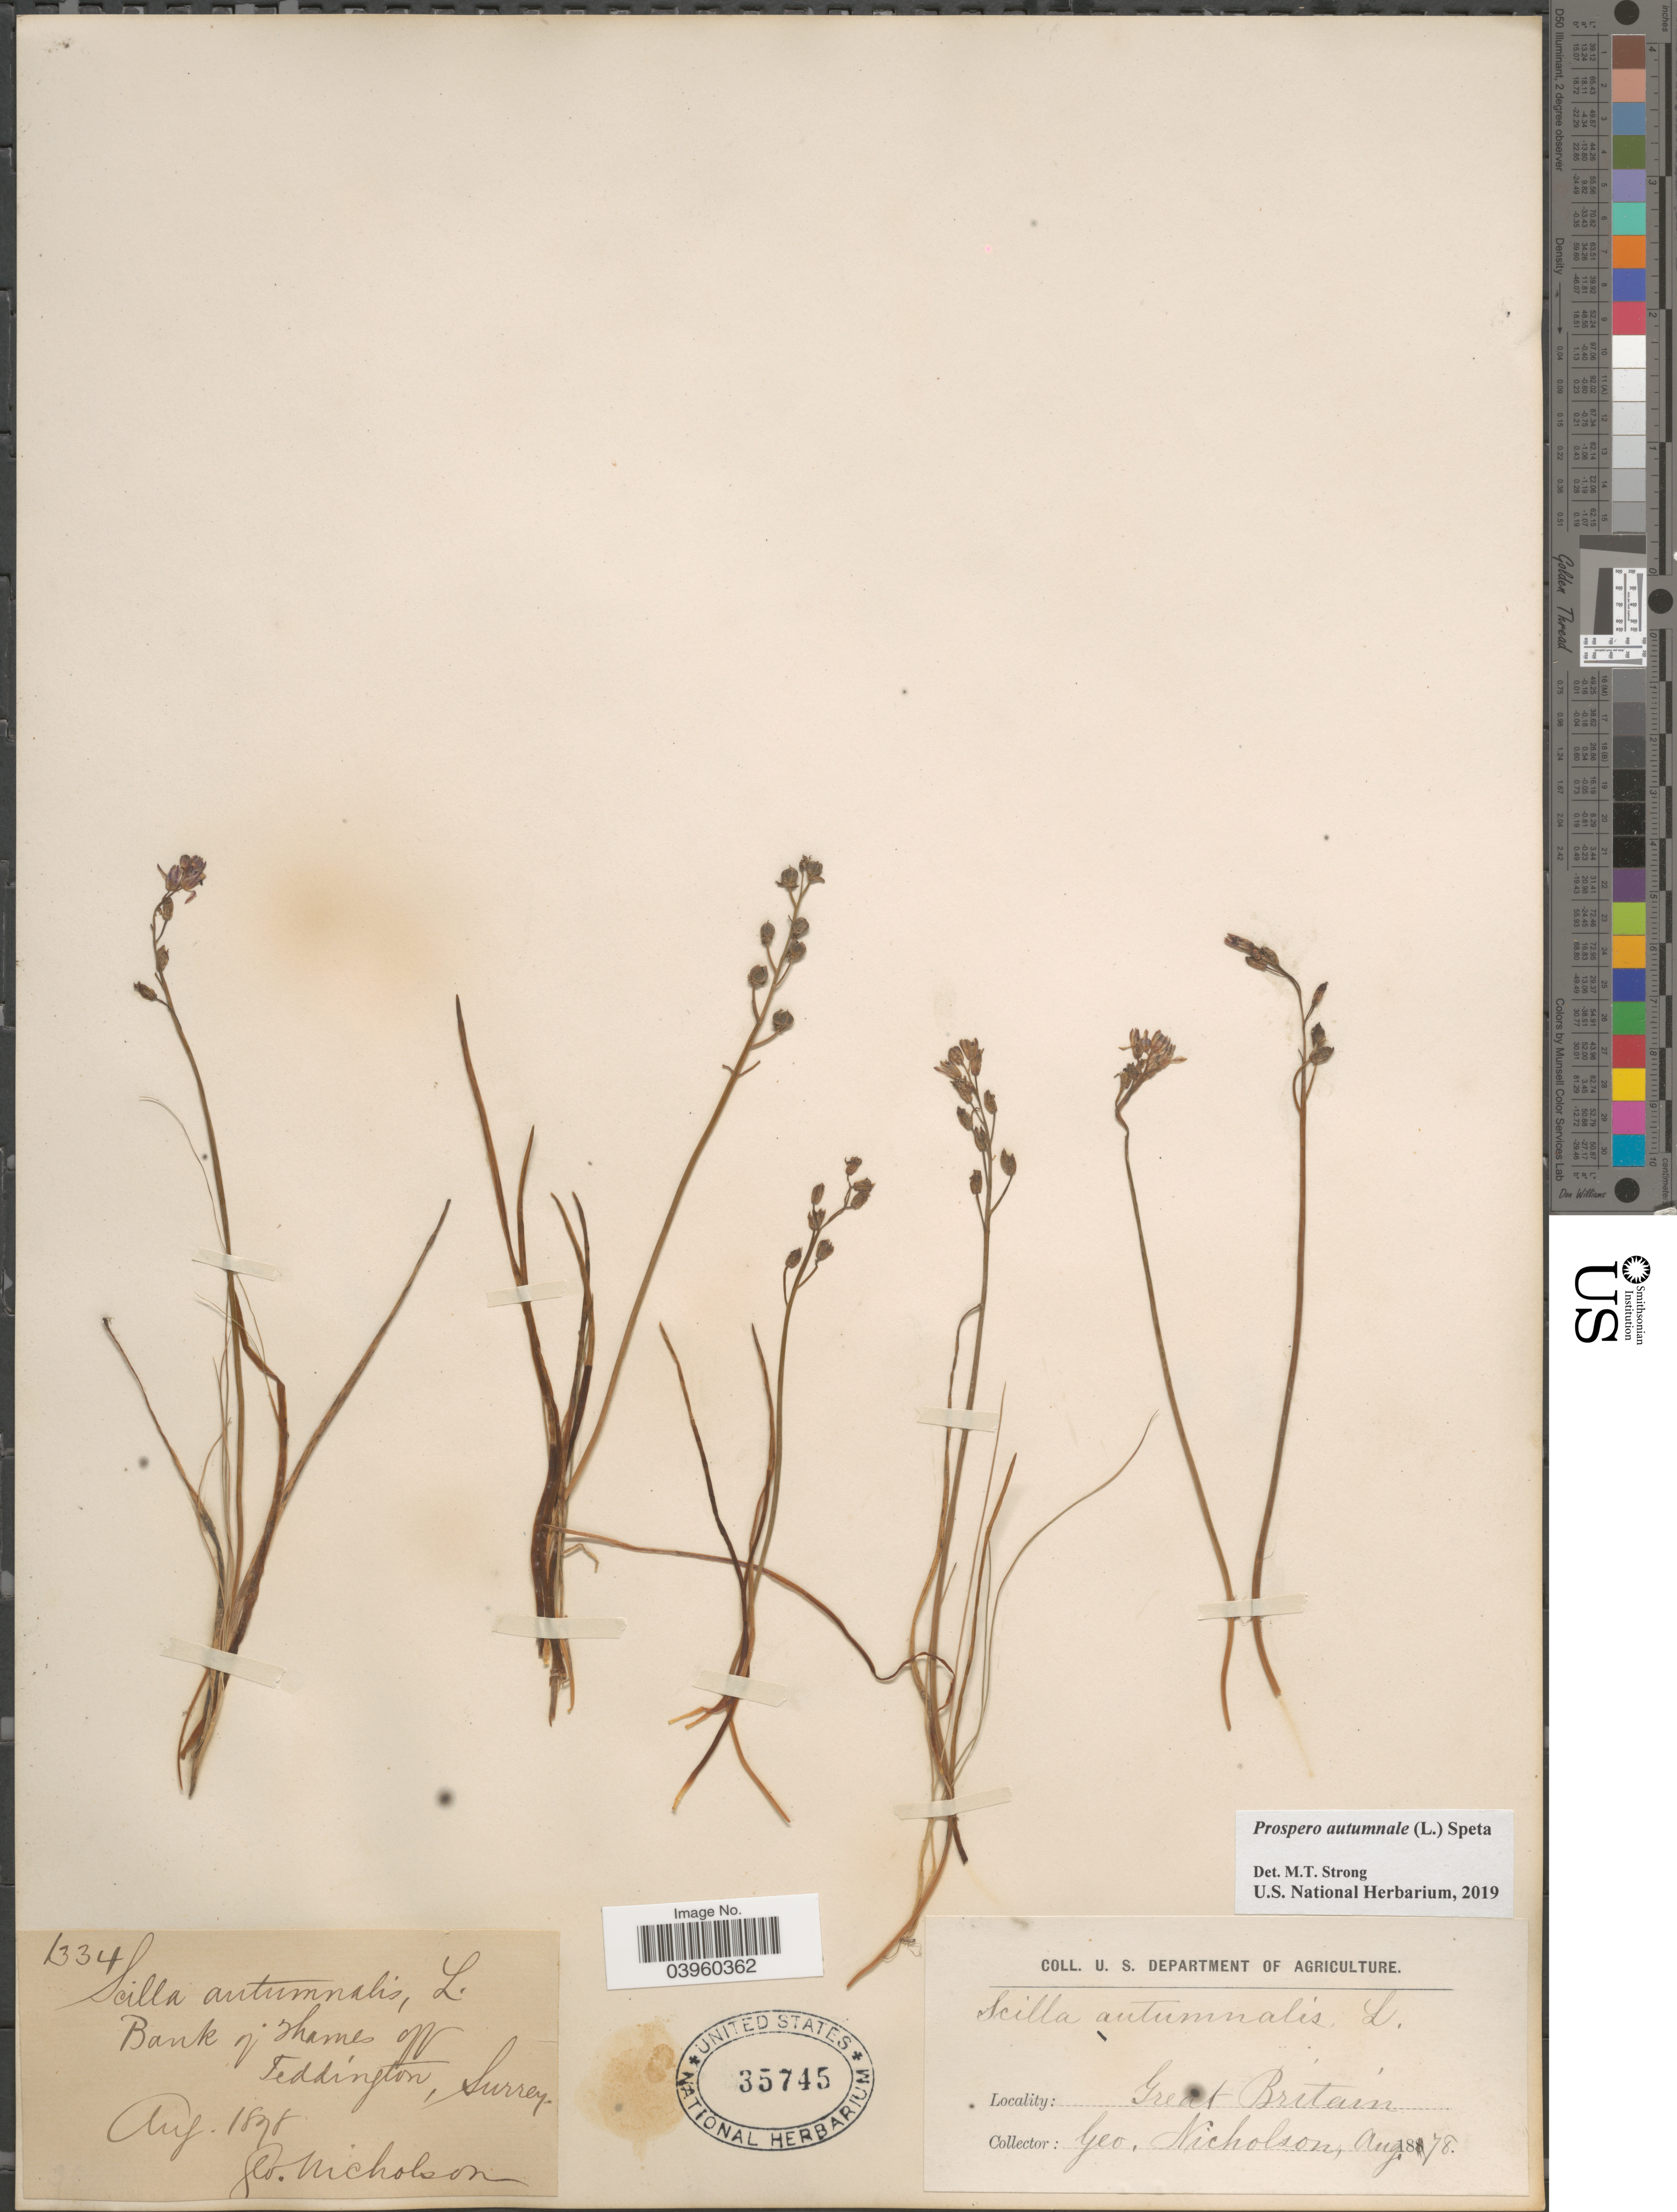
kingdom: Plantae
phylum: Tracheophyta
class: Liliopsida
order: Asparagales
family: Asparagaceae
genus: Prospero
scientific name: Prospero autumnale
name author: (L.) Speta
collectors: G. Nicholson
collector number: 1334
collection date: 1878-08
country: United Kingdom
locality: Bank of shames off Teddington, Surrey. Great Britain.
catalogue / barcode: US 35745